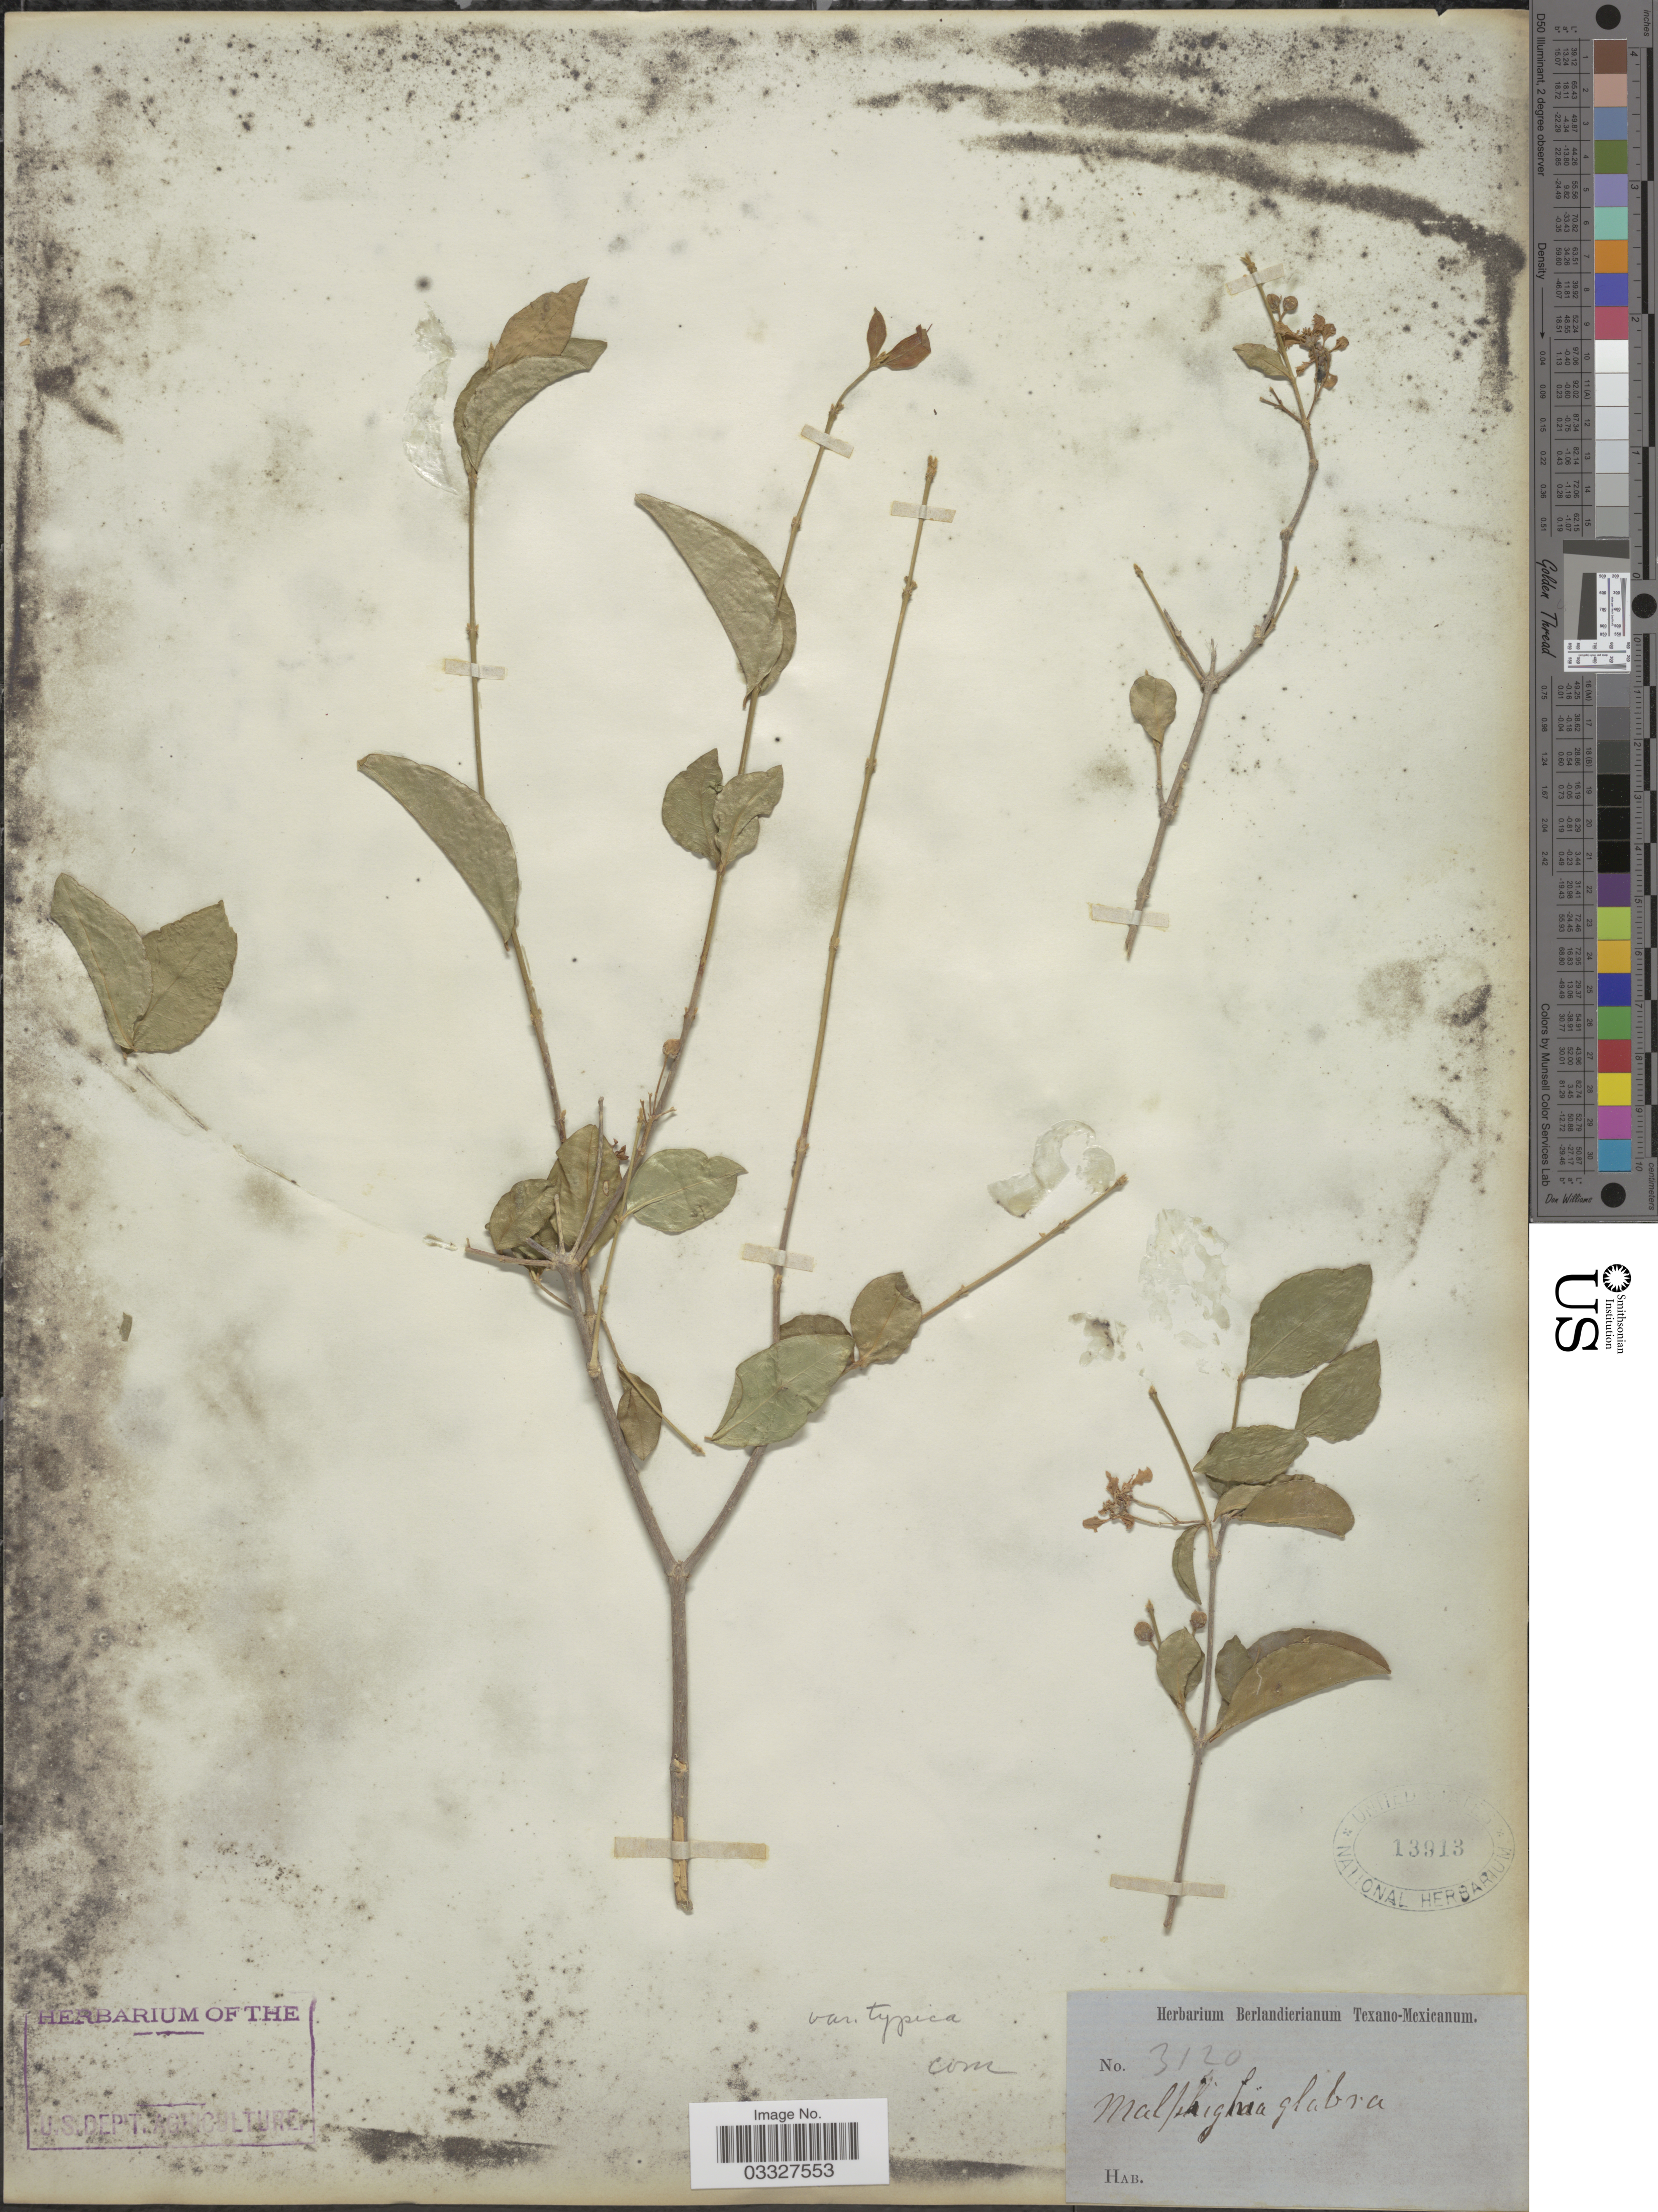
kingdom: Plantae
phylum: Tracheophyta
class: Magnoliopsida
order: Malpighiales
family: Malpighiaceae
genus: Malpighia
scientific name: Malpighia glabra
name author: L.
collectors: ex Herb. Berlandierianum Texano-Mexicanum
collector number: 3120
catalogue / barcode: US 13913